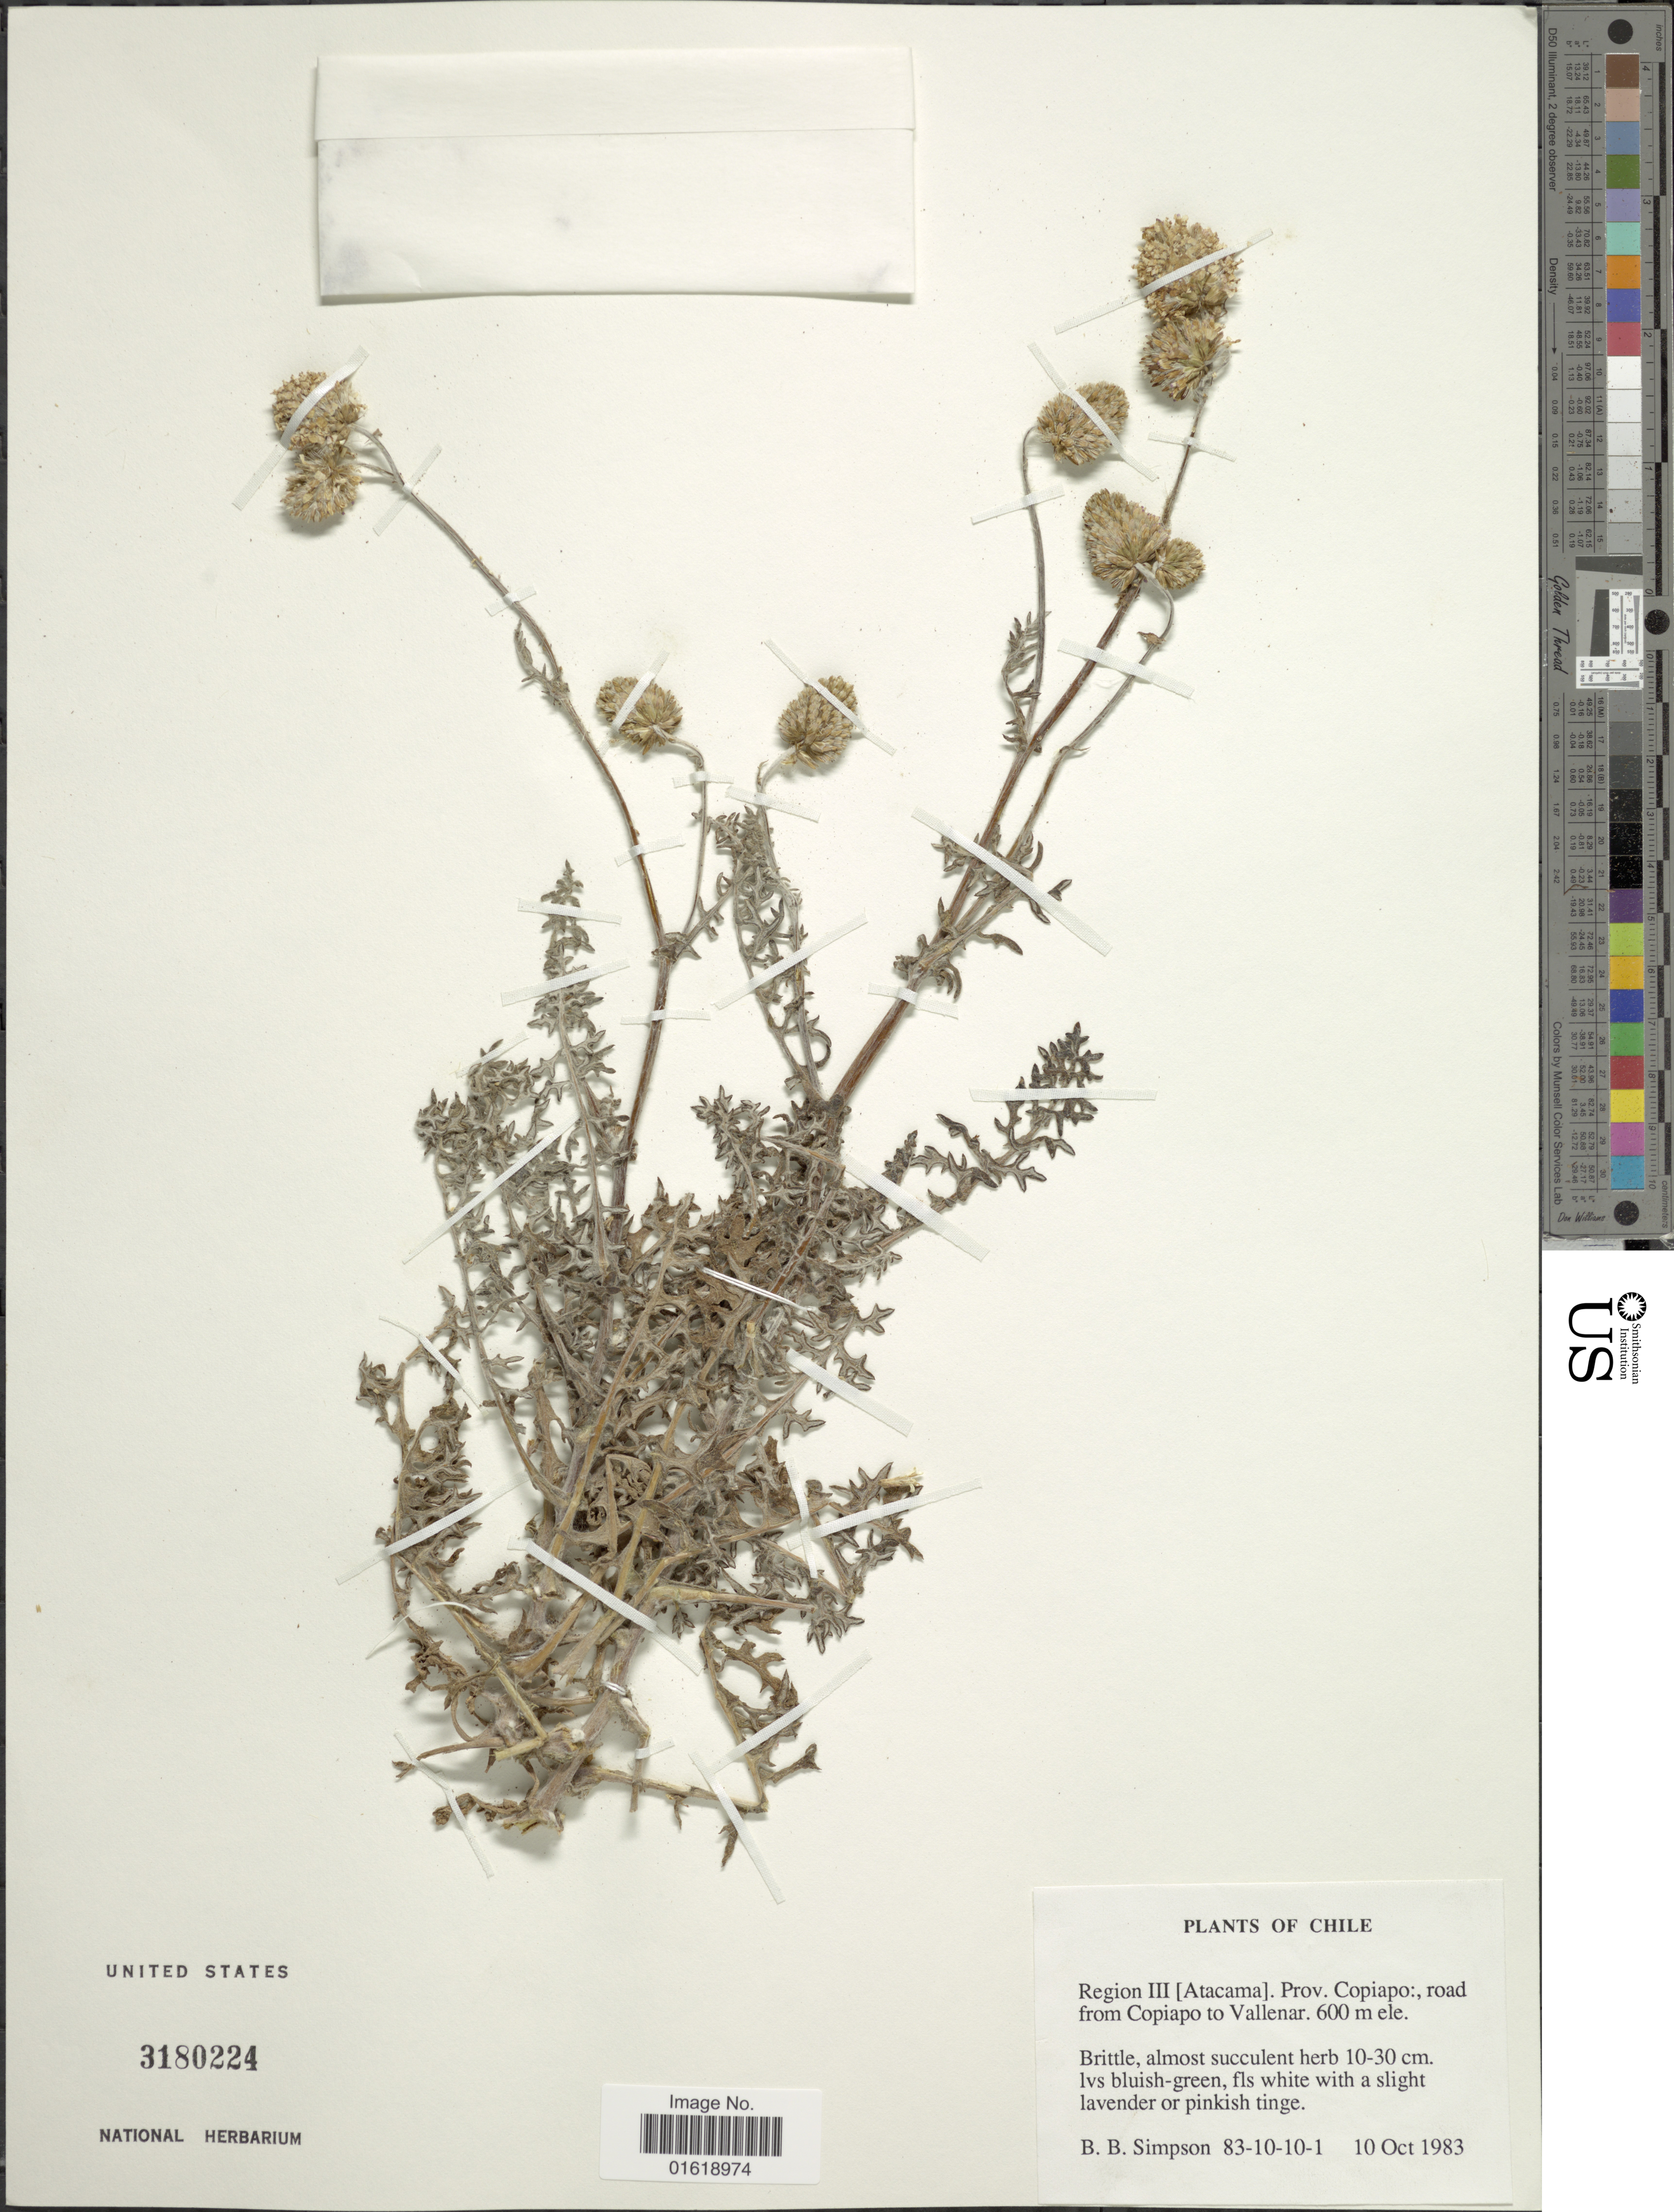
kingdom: Plantae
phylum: Tracheophyta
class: Magnoliopsida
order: Asterales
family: Asteraceae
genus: Polyachyrus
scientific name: Polyachyrus poeppigii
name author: Kunze ex Less.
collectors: B. B. Simpson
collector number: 83-10-10-1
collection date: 1983-10-10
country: Chile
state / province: Atacama (III)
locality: Region III [Atacama]. Prov. Copiapo; road from Copiapo to Vallenar.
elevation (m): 600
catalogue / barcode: US 3180224